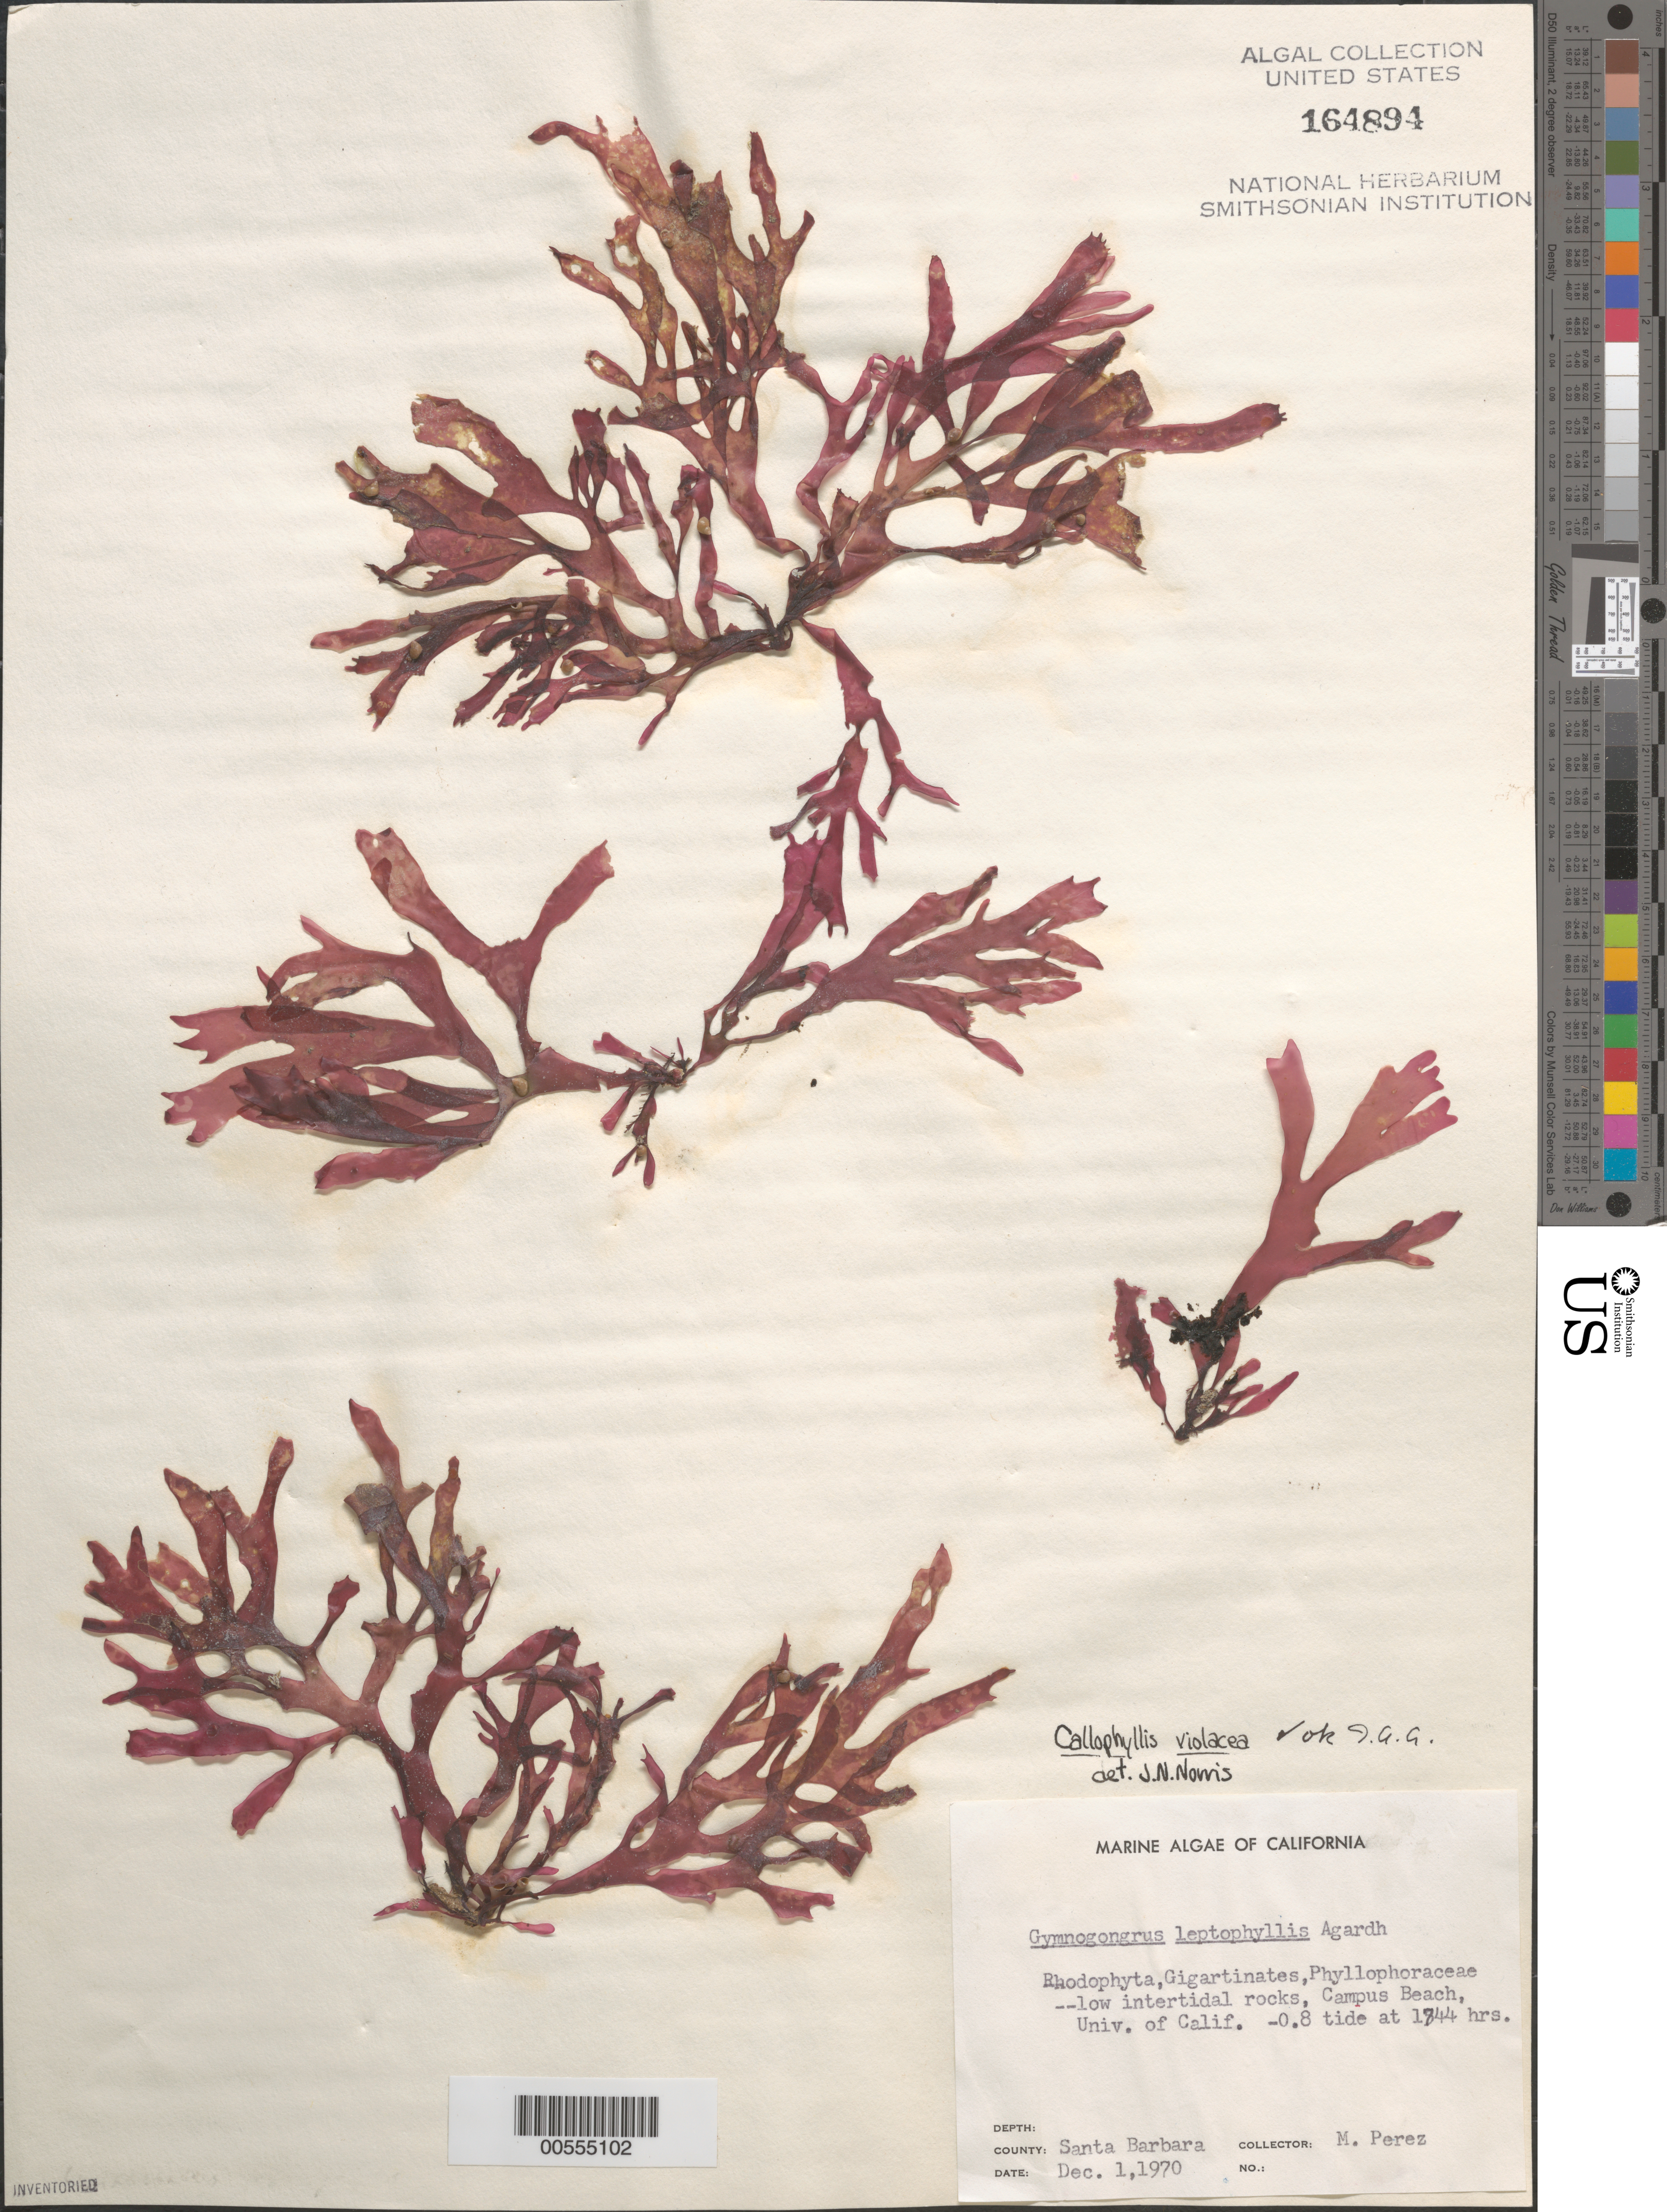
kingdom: Plantae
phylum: Rhodophyta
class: Florideophyceae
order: Gigartinales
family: Kallymeniaceae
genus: Callophyllis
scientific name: Callophyllis violacea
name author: J. Agardh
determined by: Norris, James N.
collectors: M. Perez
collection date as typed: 01 Dec 1970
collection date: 1970-12-01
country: United States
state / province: California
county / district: Santa Barbara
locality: Campus Beach, University of California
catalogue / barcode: US 164894